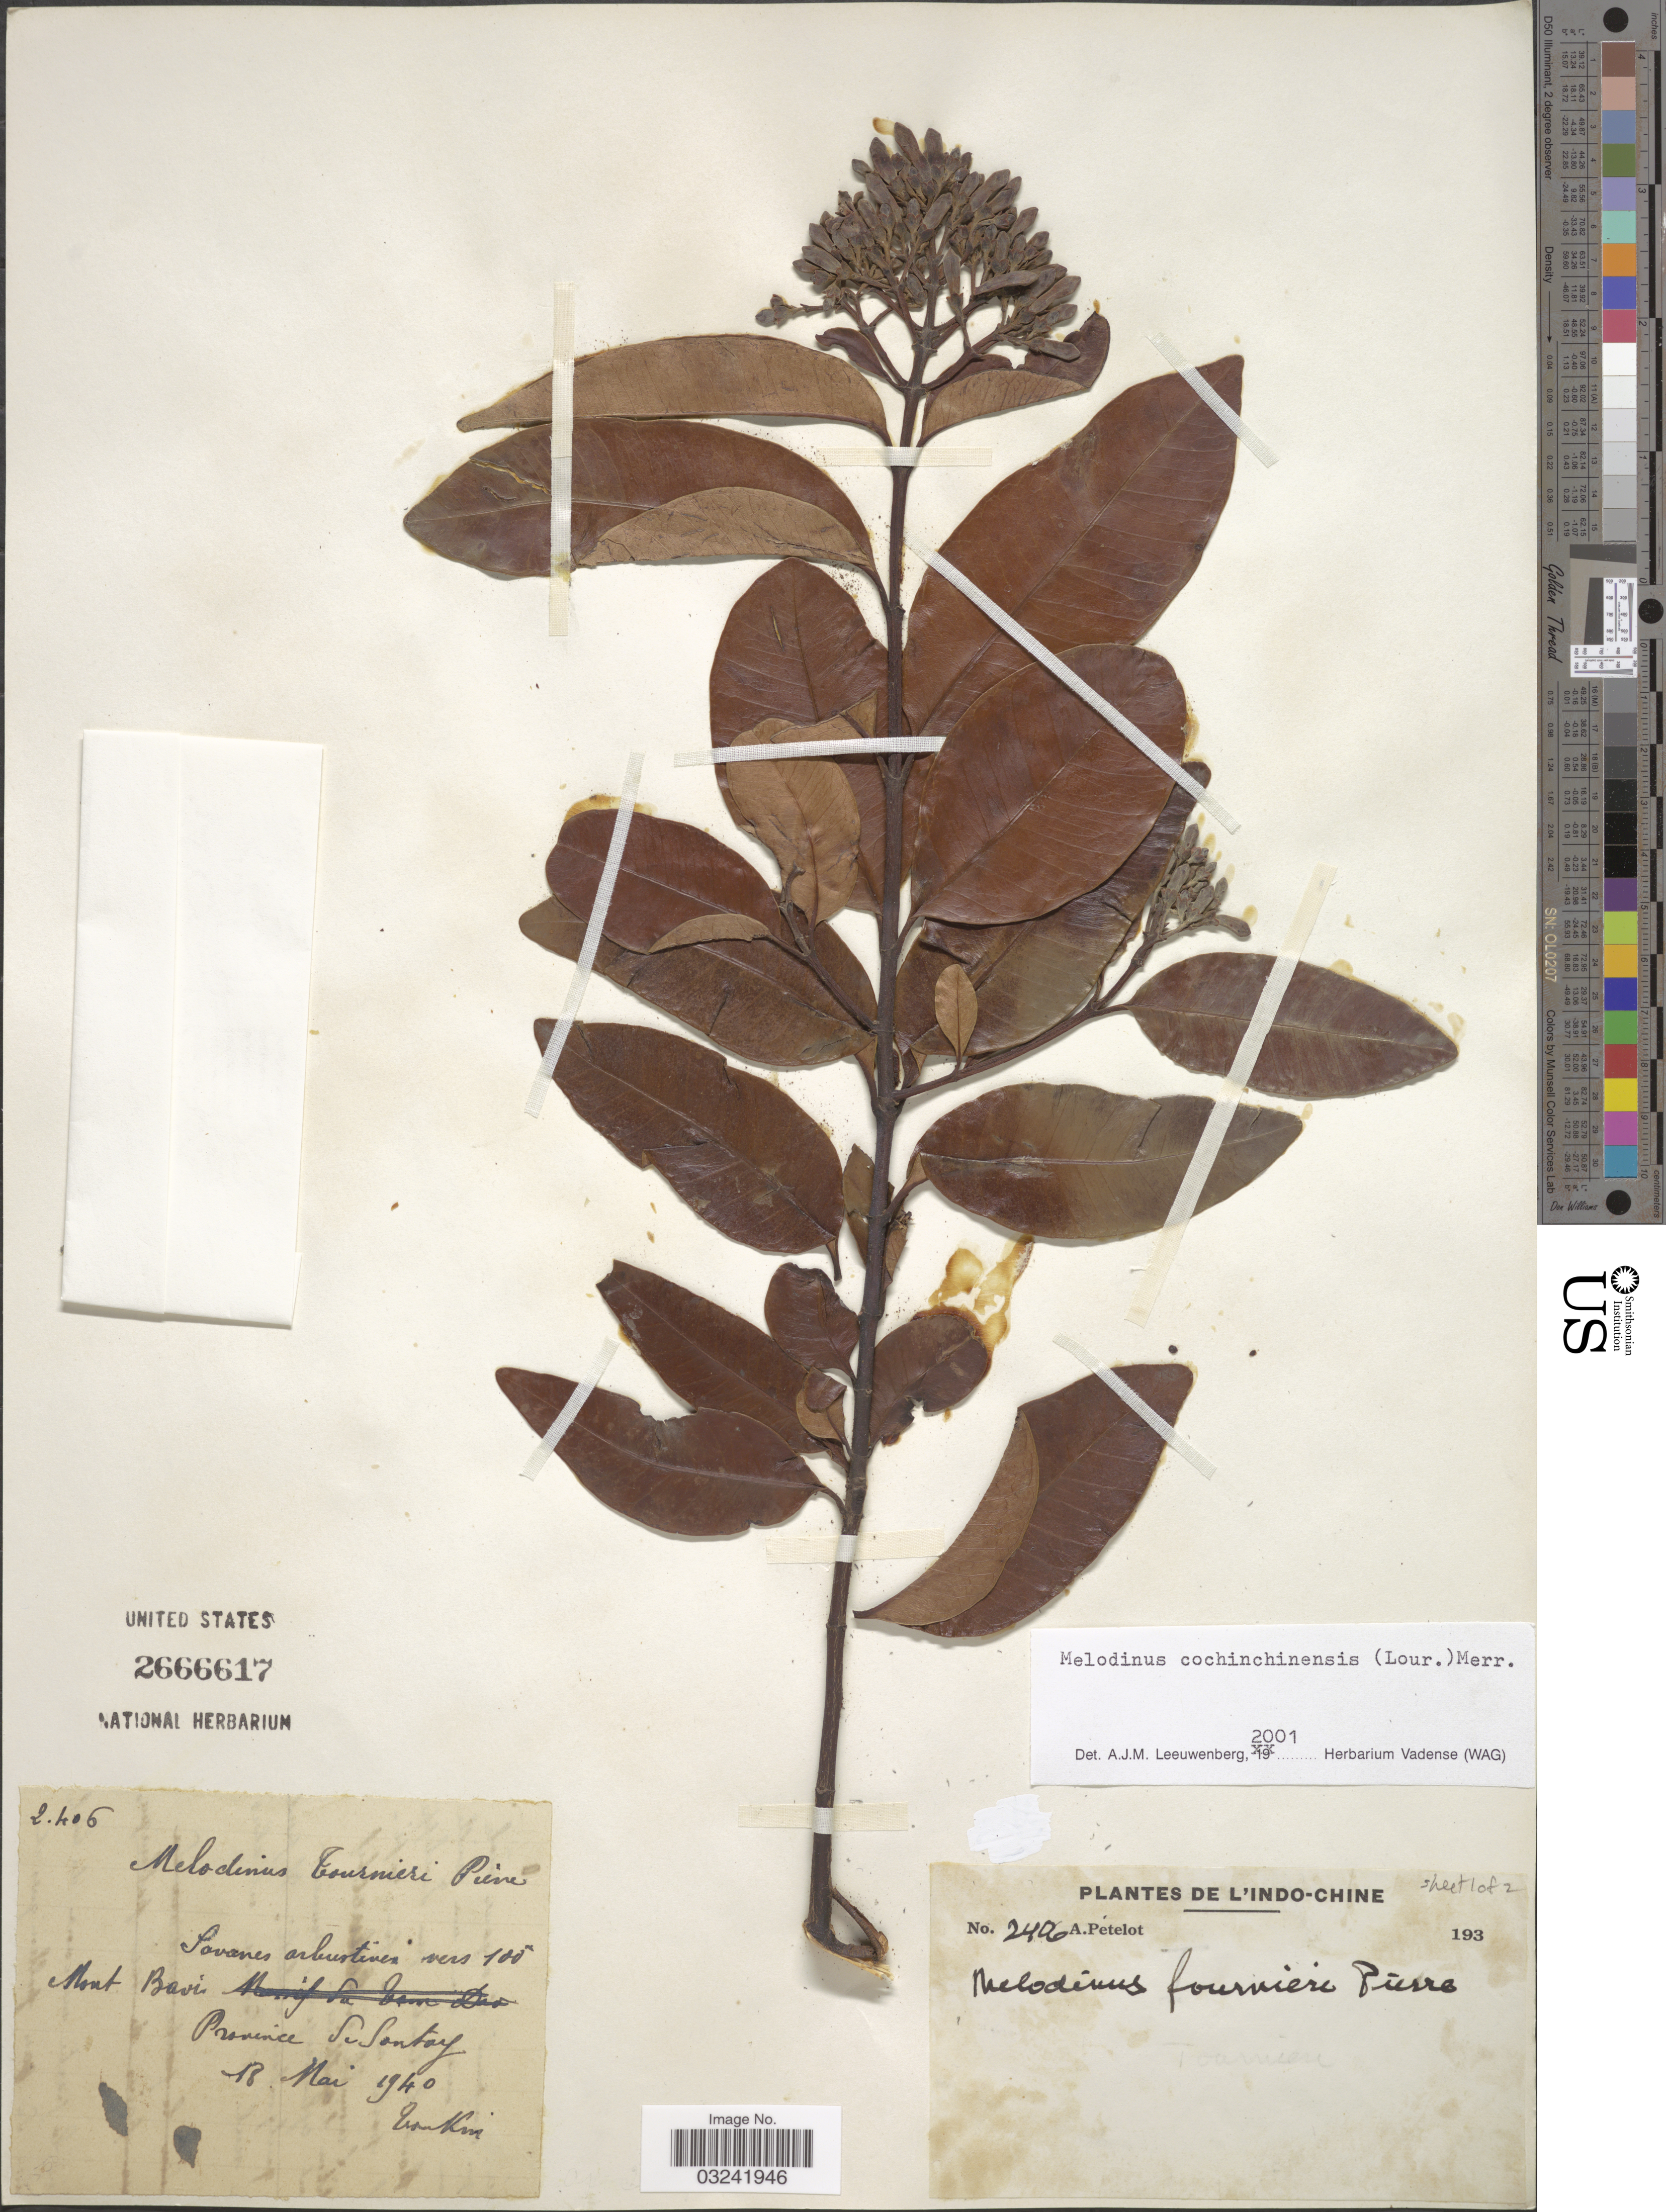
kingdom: Plantae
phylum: Tracheophyta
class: Magnoliopsida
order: Gentianales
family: Apocynaceae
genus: Melodinus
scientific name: Melodinus cochinchinensis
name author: (Lour.) Merr.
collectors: A. Petelot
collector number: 2406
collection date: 1940-05-18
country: Vietnam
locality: De L'Indo-Chine, Mont Bavi, Province de Sontoy.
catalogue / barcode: US 2666617